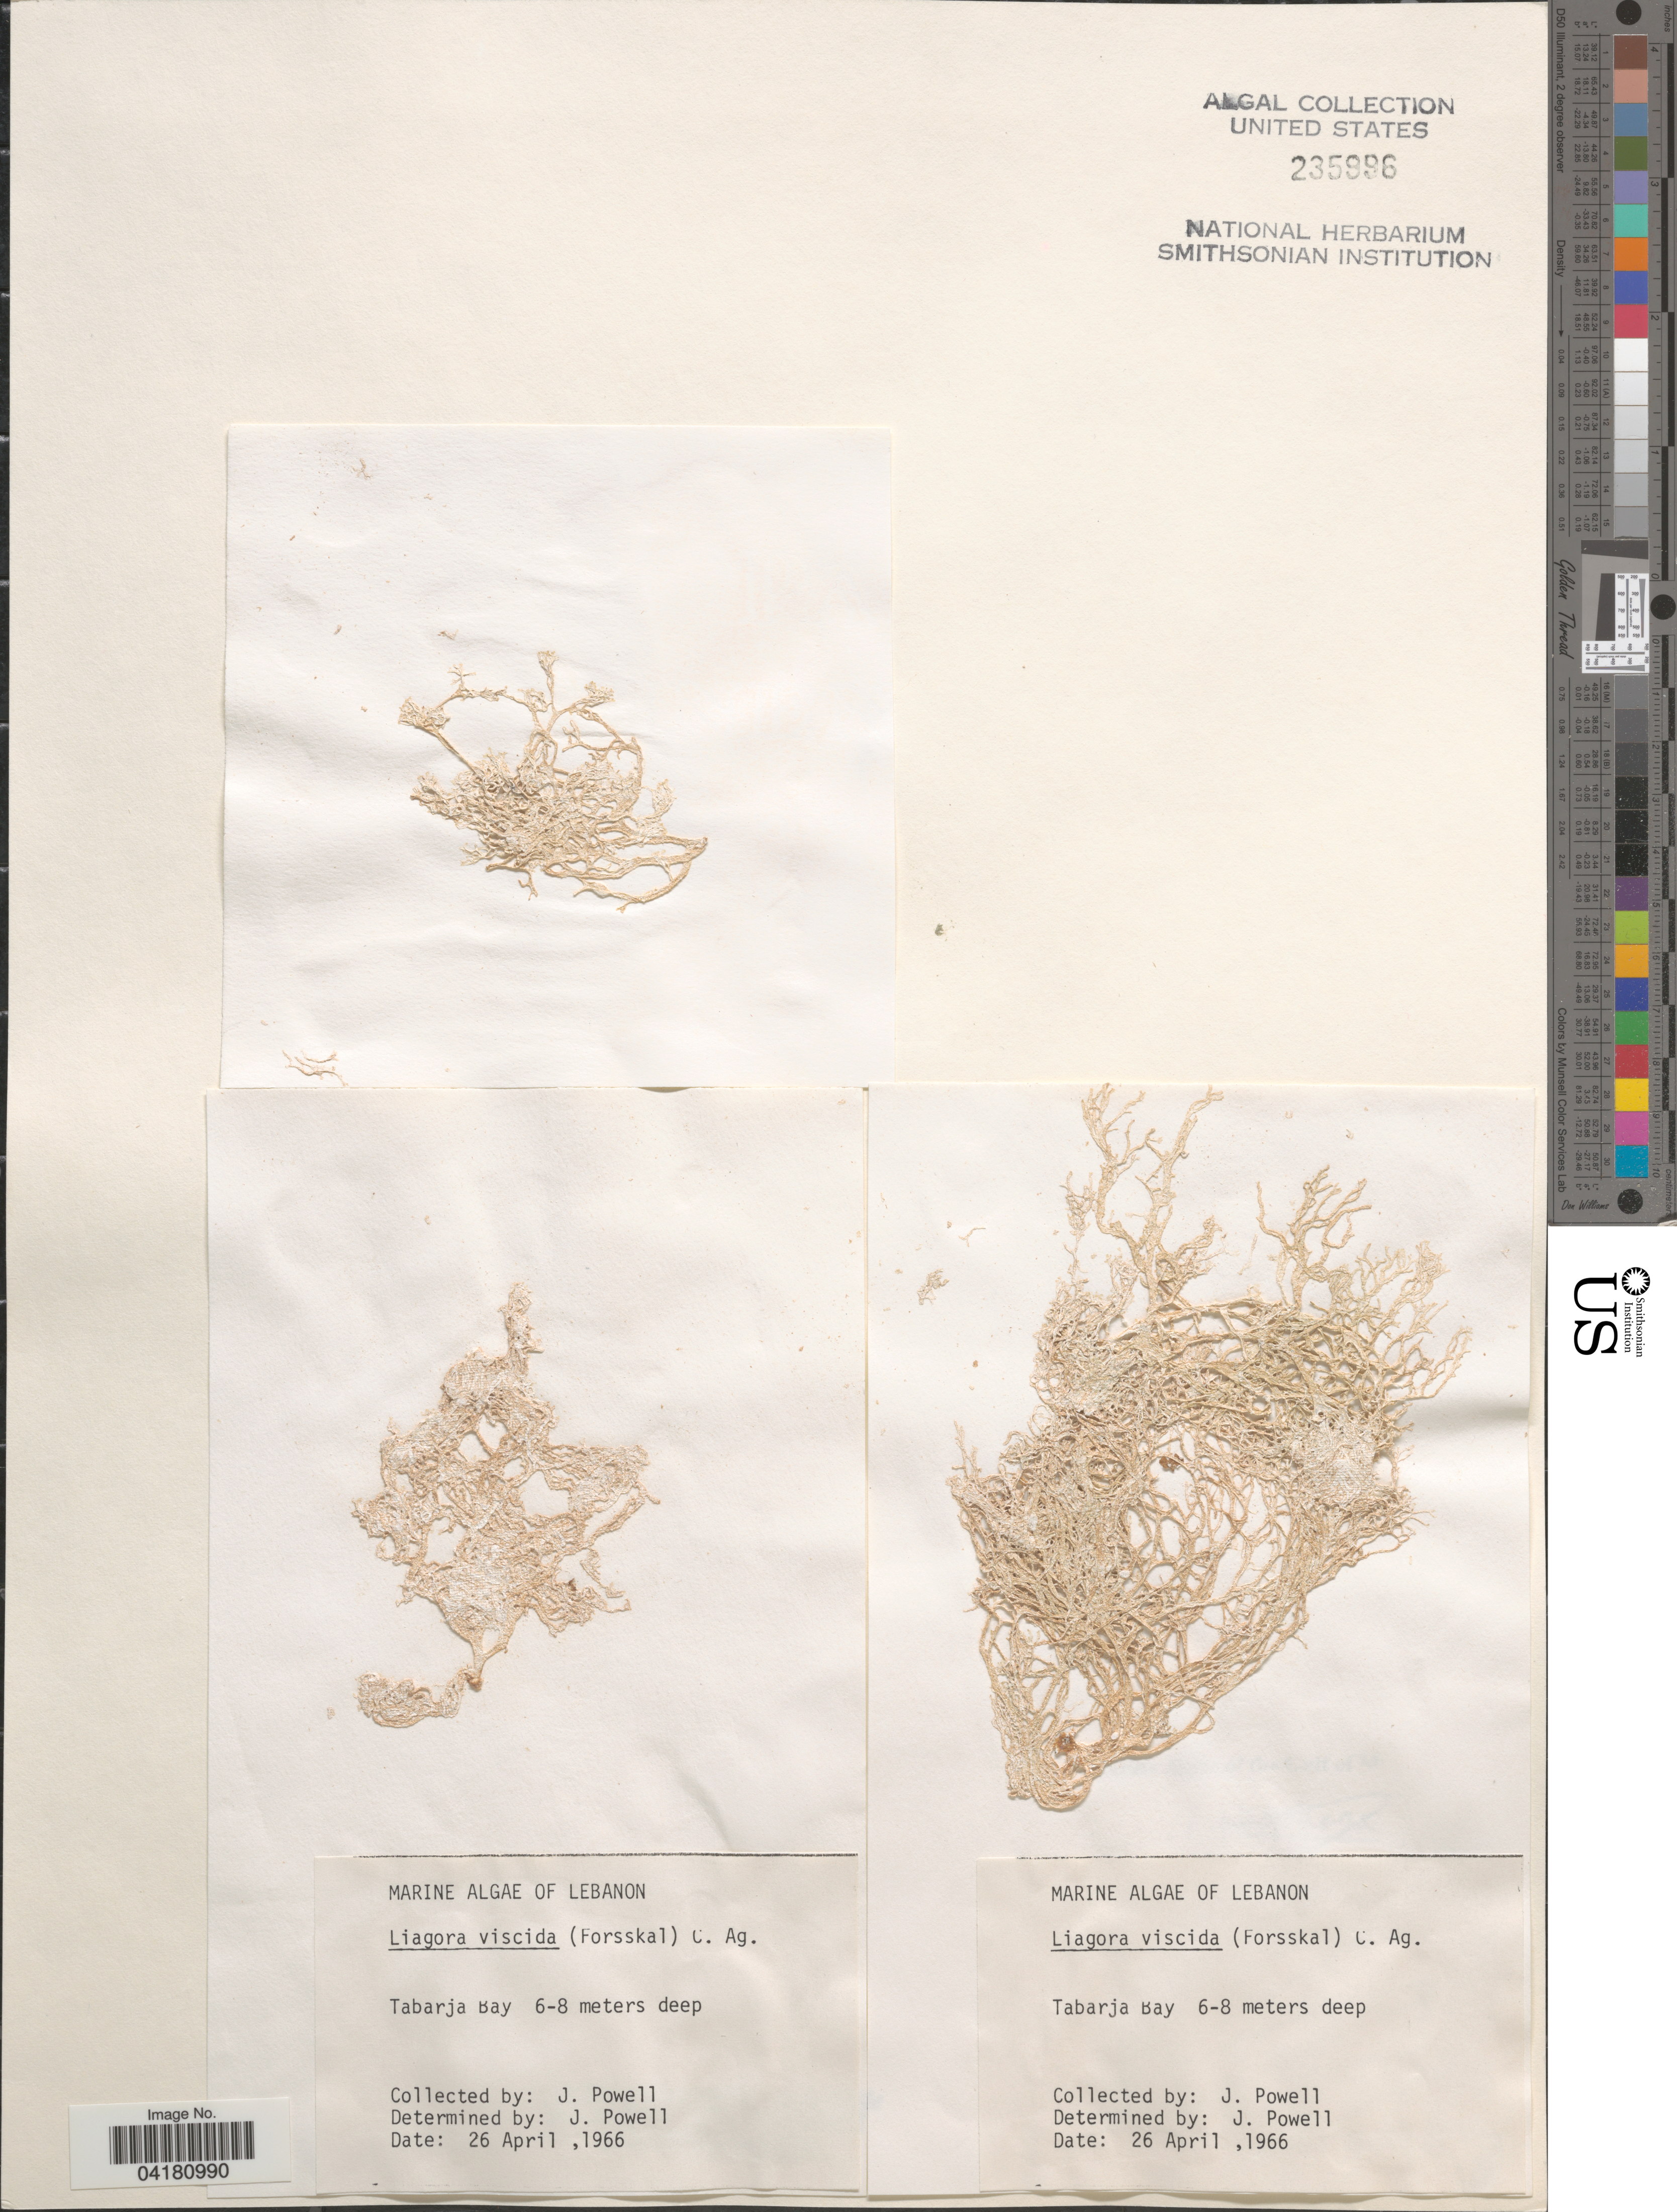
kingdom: Plantae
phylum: Rhodophyta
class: Florideophyceae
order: Nemaliales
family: Liagoraceae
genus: Liagora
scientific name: Liagora viscida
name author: (Forssk.) C. Agardh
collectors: J. Powell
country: Lebanon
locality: Tabarja Bay.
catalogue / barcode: US 235996